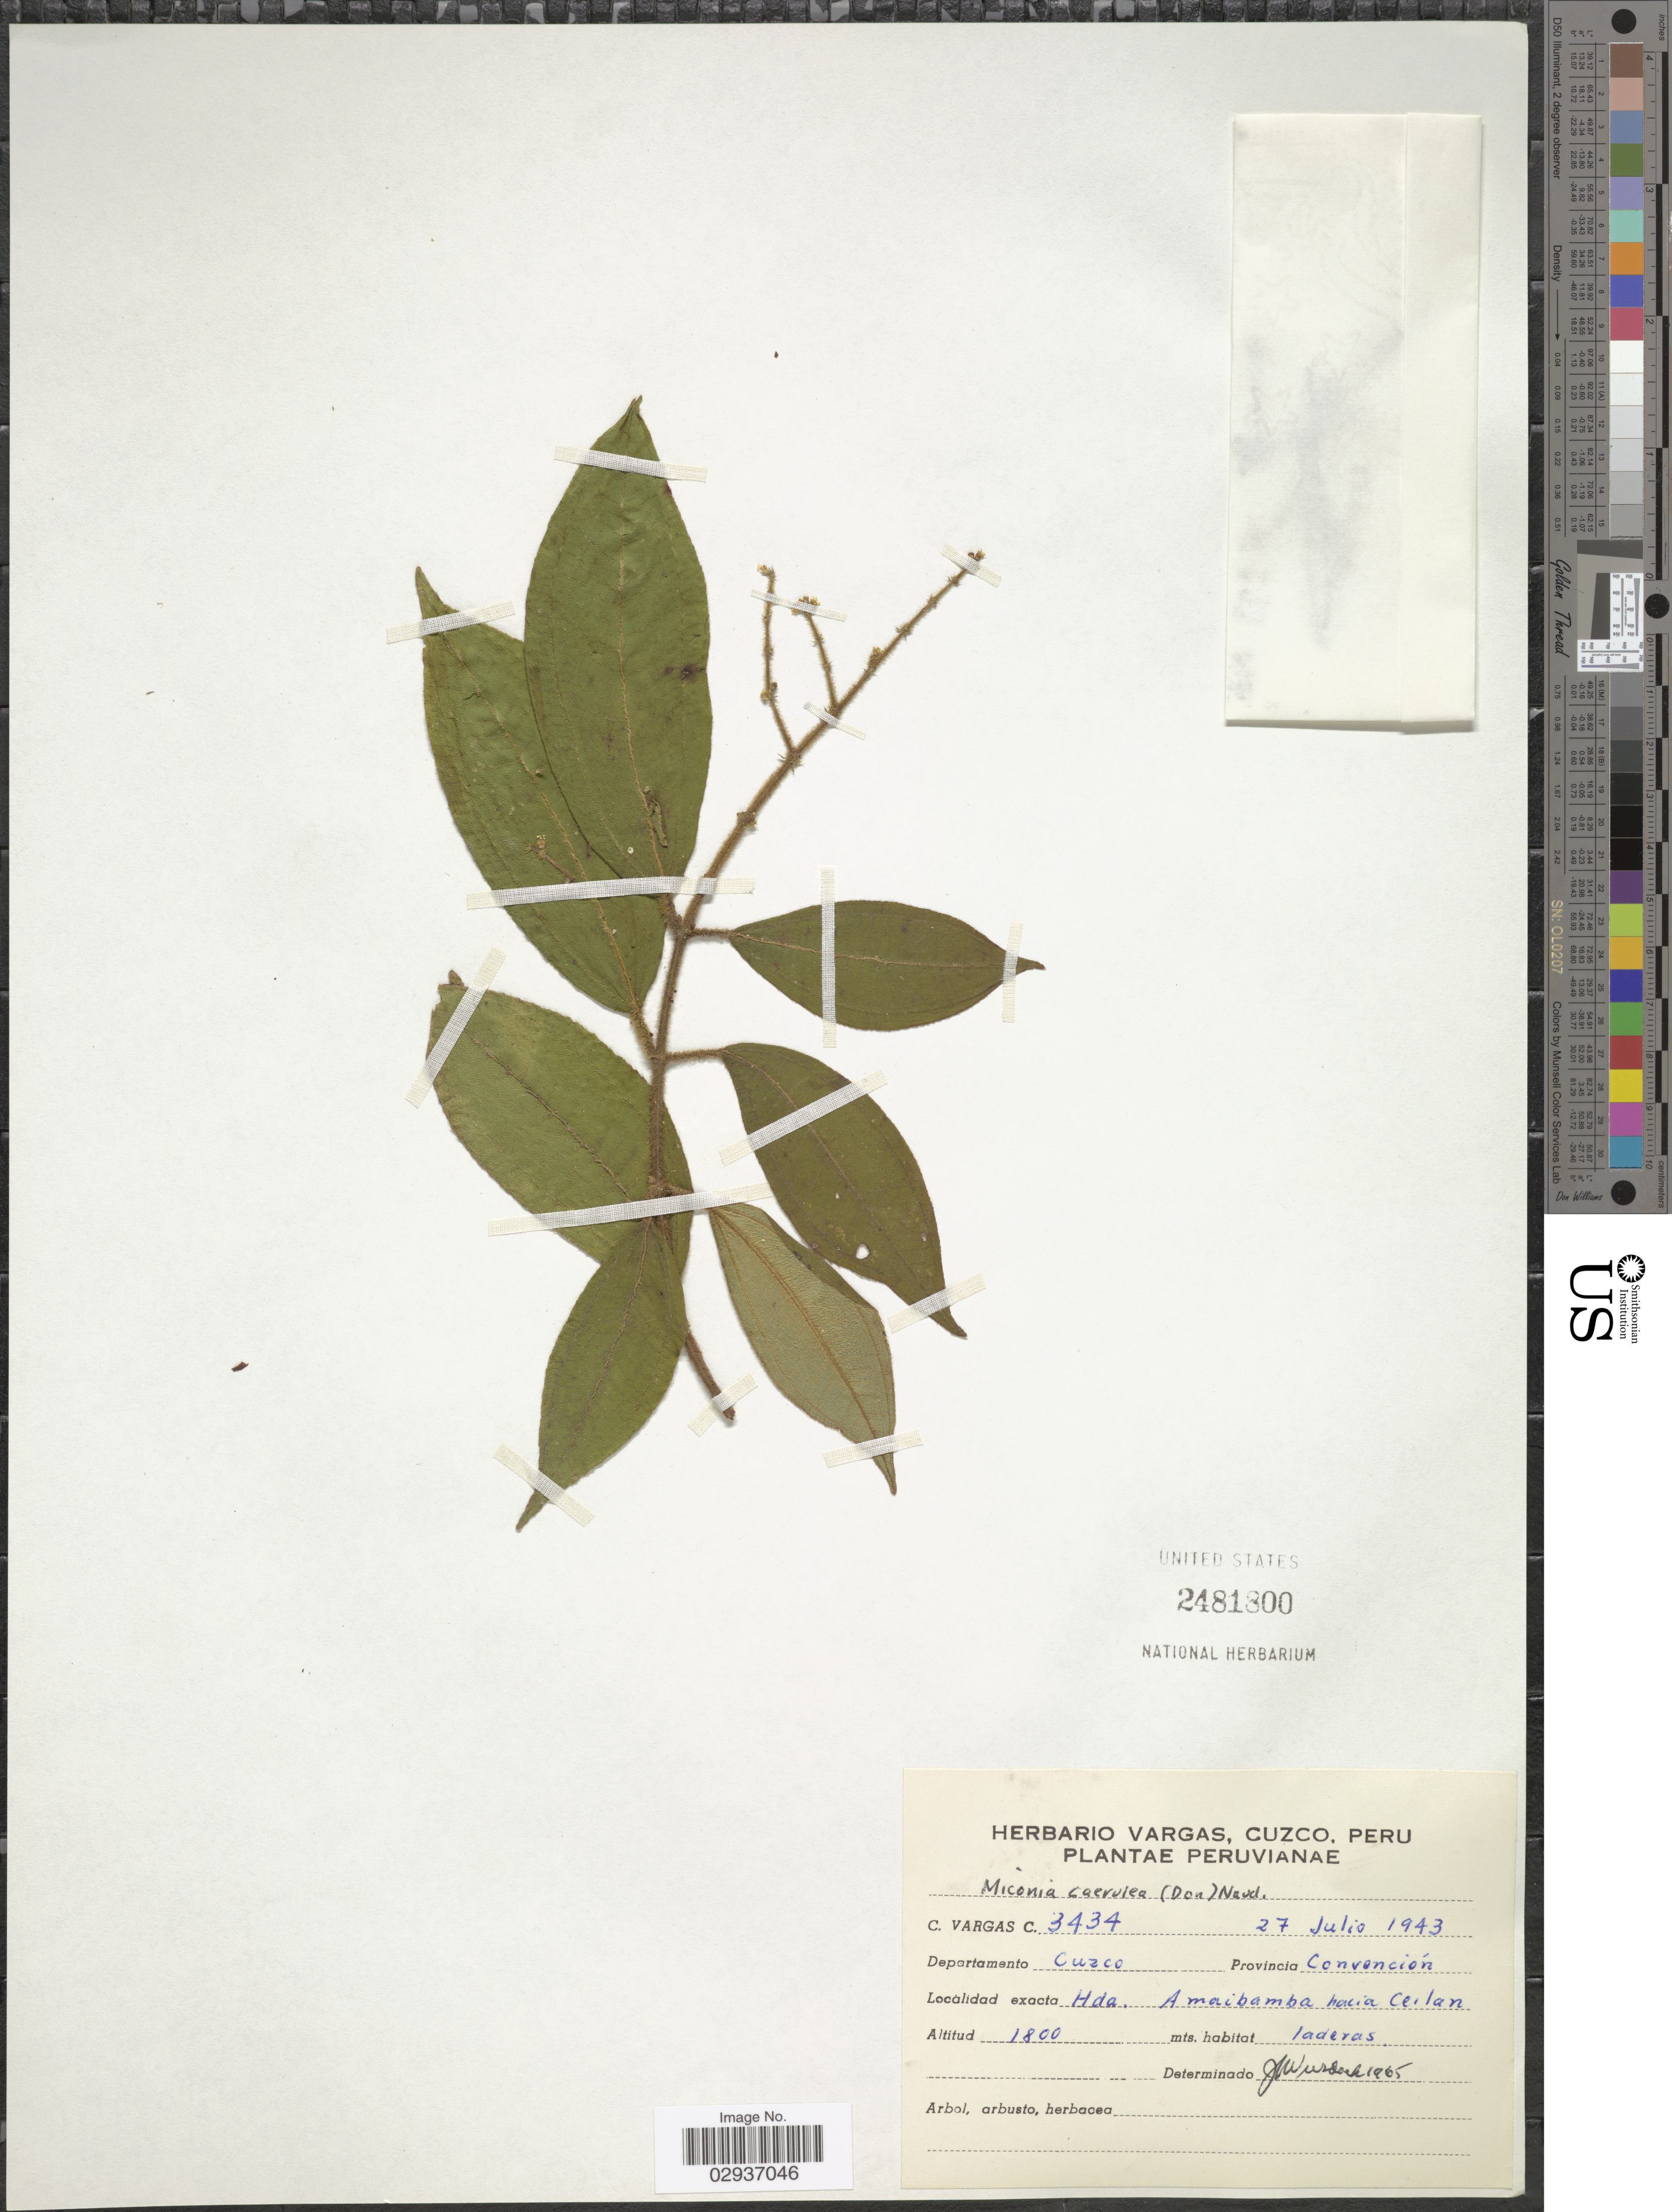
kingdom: Plantae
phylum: Tracheophyta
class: Magnoliopsida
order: Myrtales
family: Melastomataceae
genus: Miconia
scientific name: Miconia caerulea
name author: (D. Don) Naudin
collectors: C. Vargas Calderón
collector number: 3434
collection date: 1943-07-27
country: Peru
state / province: Cusco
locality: Departamento Cuzco. Provincia Convención. Hda. Amaibamba hacia Ceilan.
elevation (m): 1800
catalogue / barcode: US 2481800